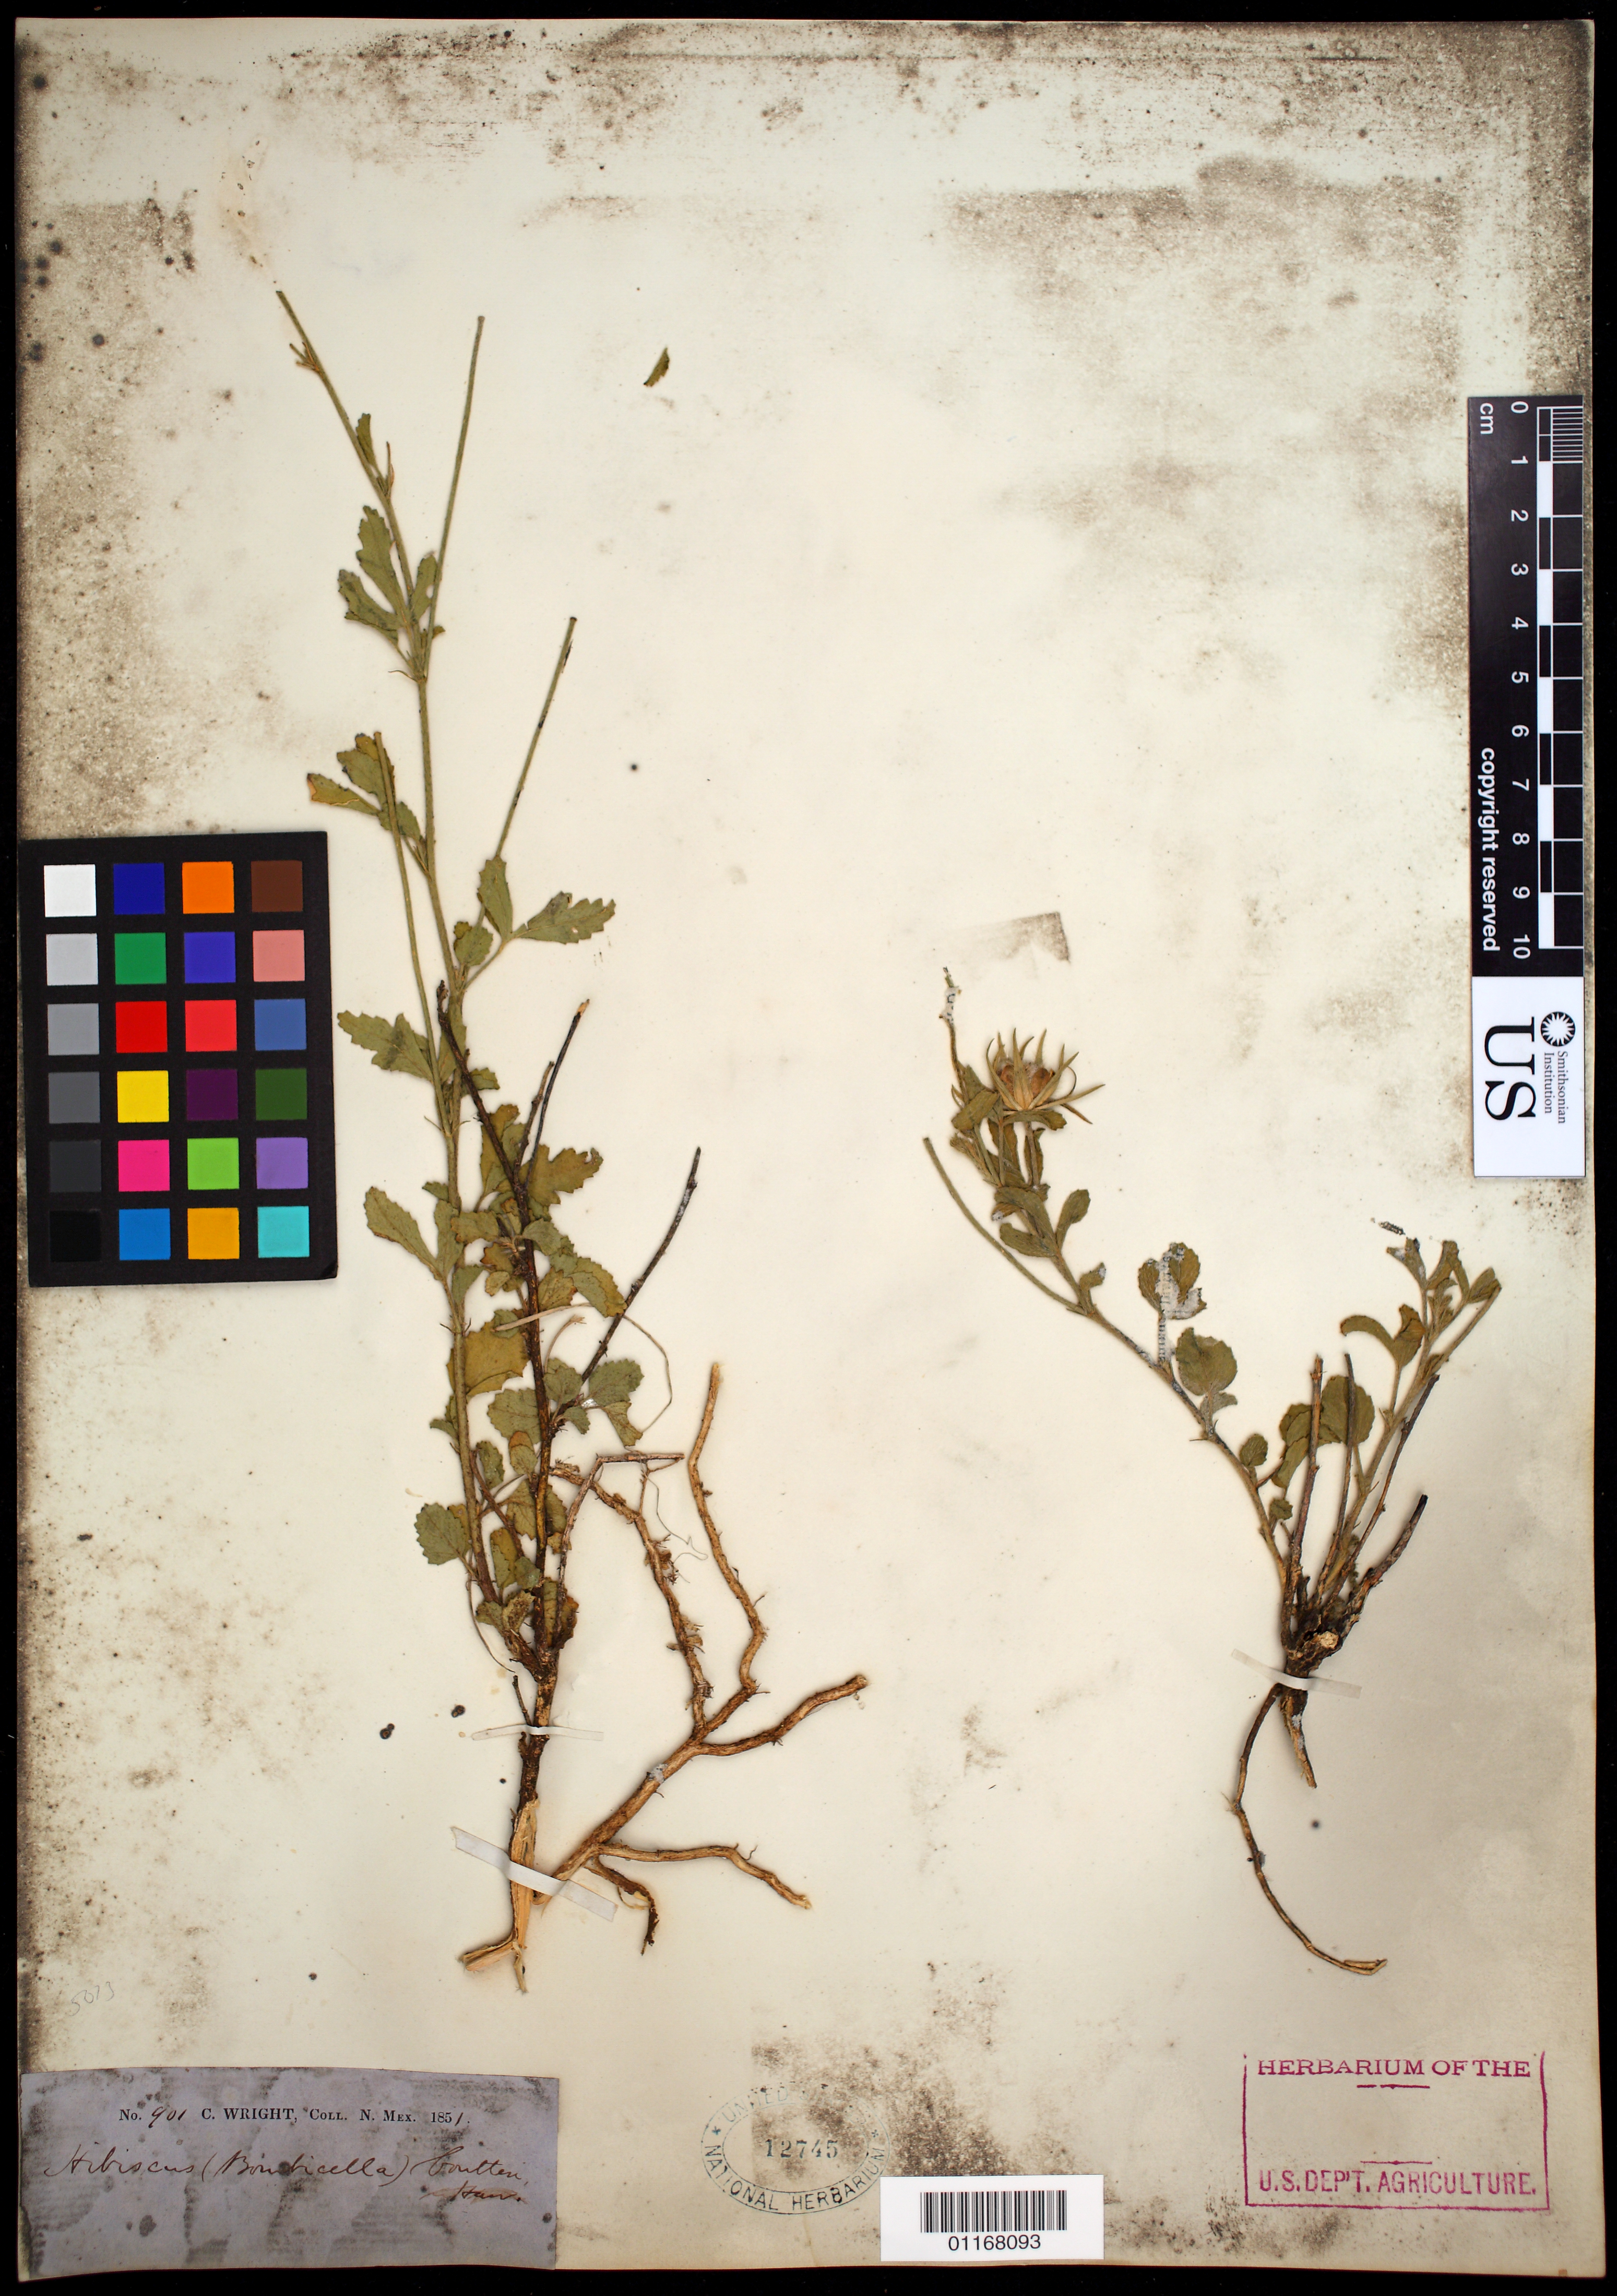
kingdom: Plantae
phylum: Tracheophyta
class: Magnoliopsida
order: Malvales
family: Malvaceae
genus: Hibiscus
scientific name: Hibiscus denudatus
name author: Benth.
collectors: C. Wright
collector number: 901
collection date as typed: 1851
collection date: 1851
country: United States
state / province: New Mexico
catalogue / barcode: US 12745